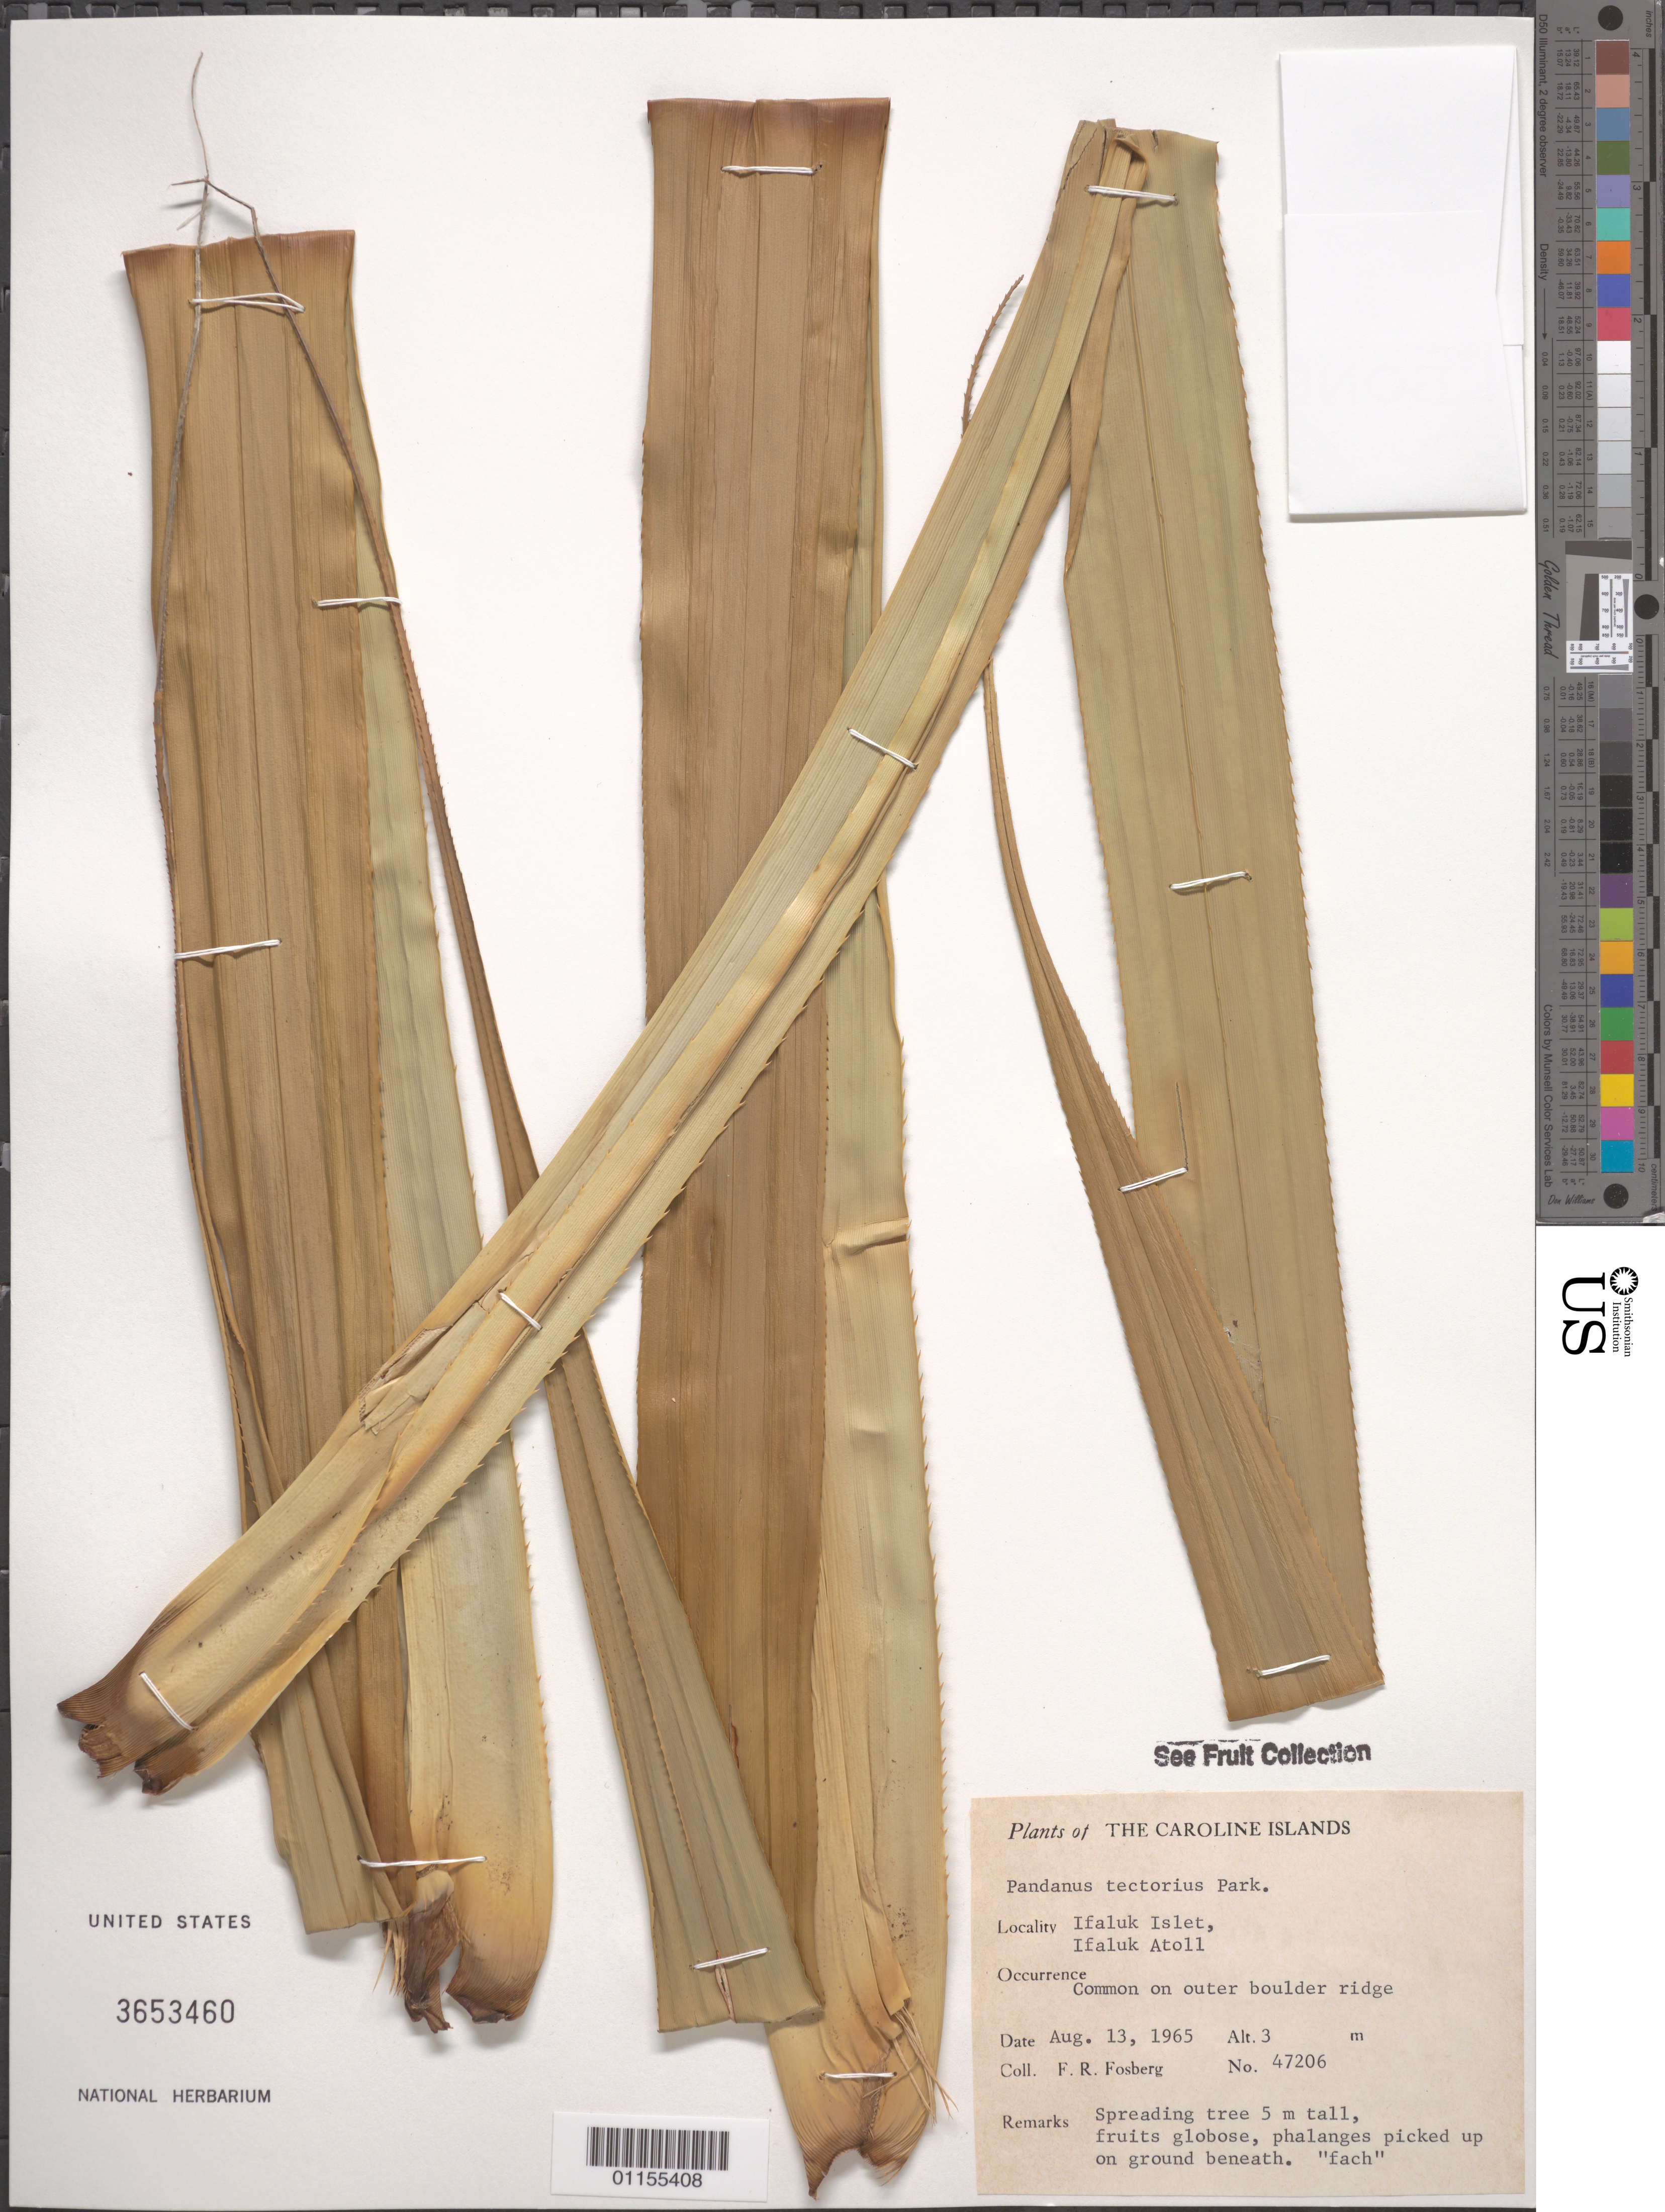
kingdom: Plantae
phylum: Tracheophyta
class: Liliopsida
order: Pandanales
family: Pandanaceae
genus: Pandanus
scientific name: Pandanus tectorius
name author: Parkinson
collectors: F. R. Fosberg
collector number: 47206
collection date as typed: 13 Aug 1965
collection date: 1965-08-13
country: Micronesia, Federated States of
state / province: Yap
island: Ifalik (Ifaluk) Atoll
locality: (Ifaluk Atoll) Ifaluk Islet.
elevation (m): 3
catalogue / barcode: US 3653460